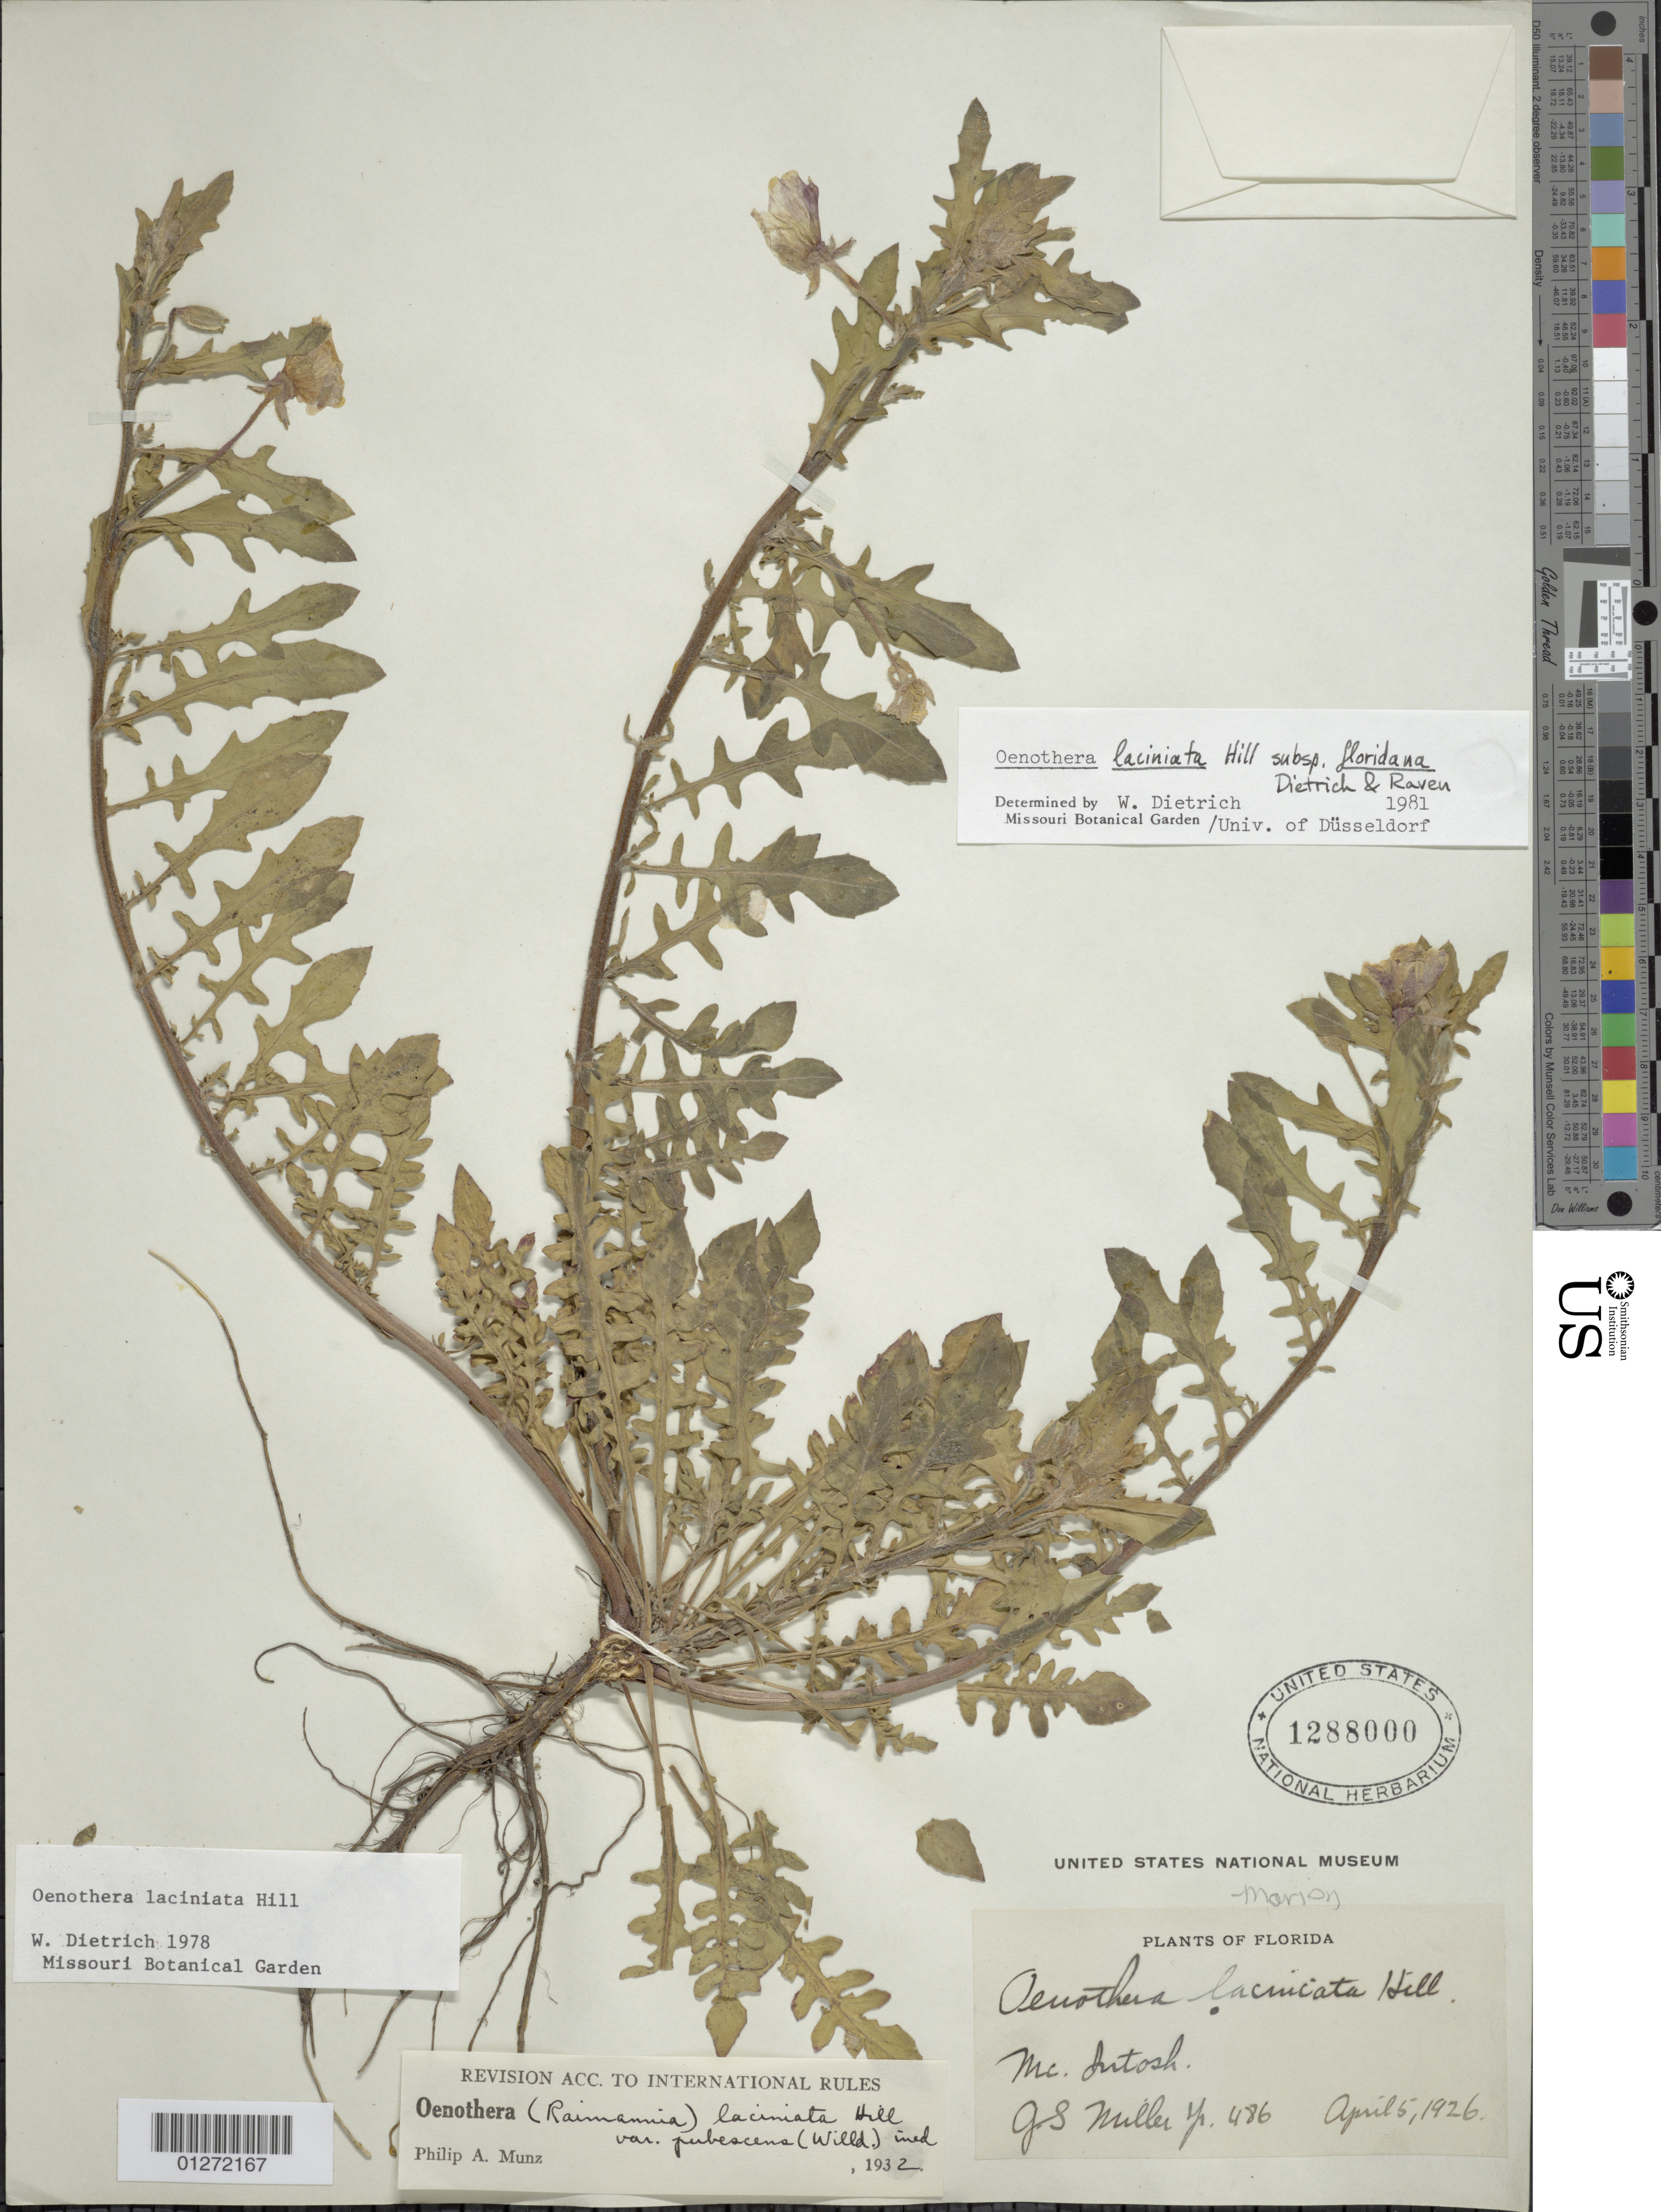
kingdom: Plantae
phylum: Tracheophyta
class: Magnoliopsida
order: Myrtales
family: Onagraceae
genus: Oenothera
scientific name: Oenothera laciniata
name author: Hill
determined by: Dietrich, W.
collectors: G. S. Miller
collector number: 486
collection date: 1926-04-05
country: United States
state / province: Florida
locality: McIntosh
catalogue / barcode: US 1288000